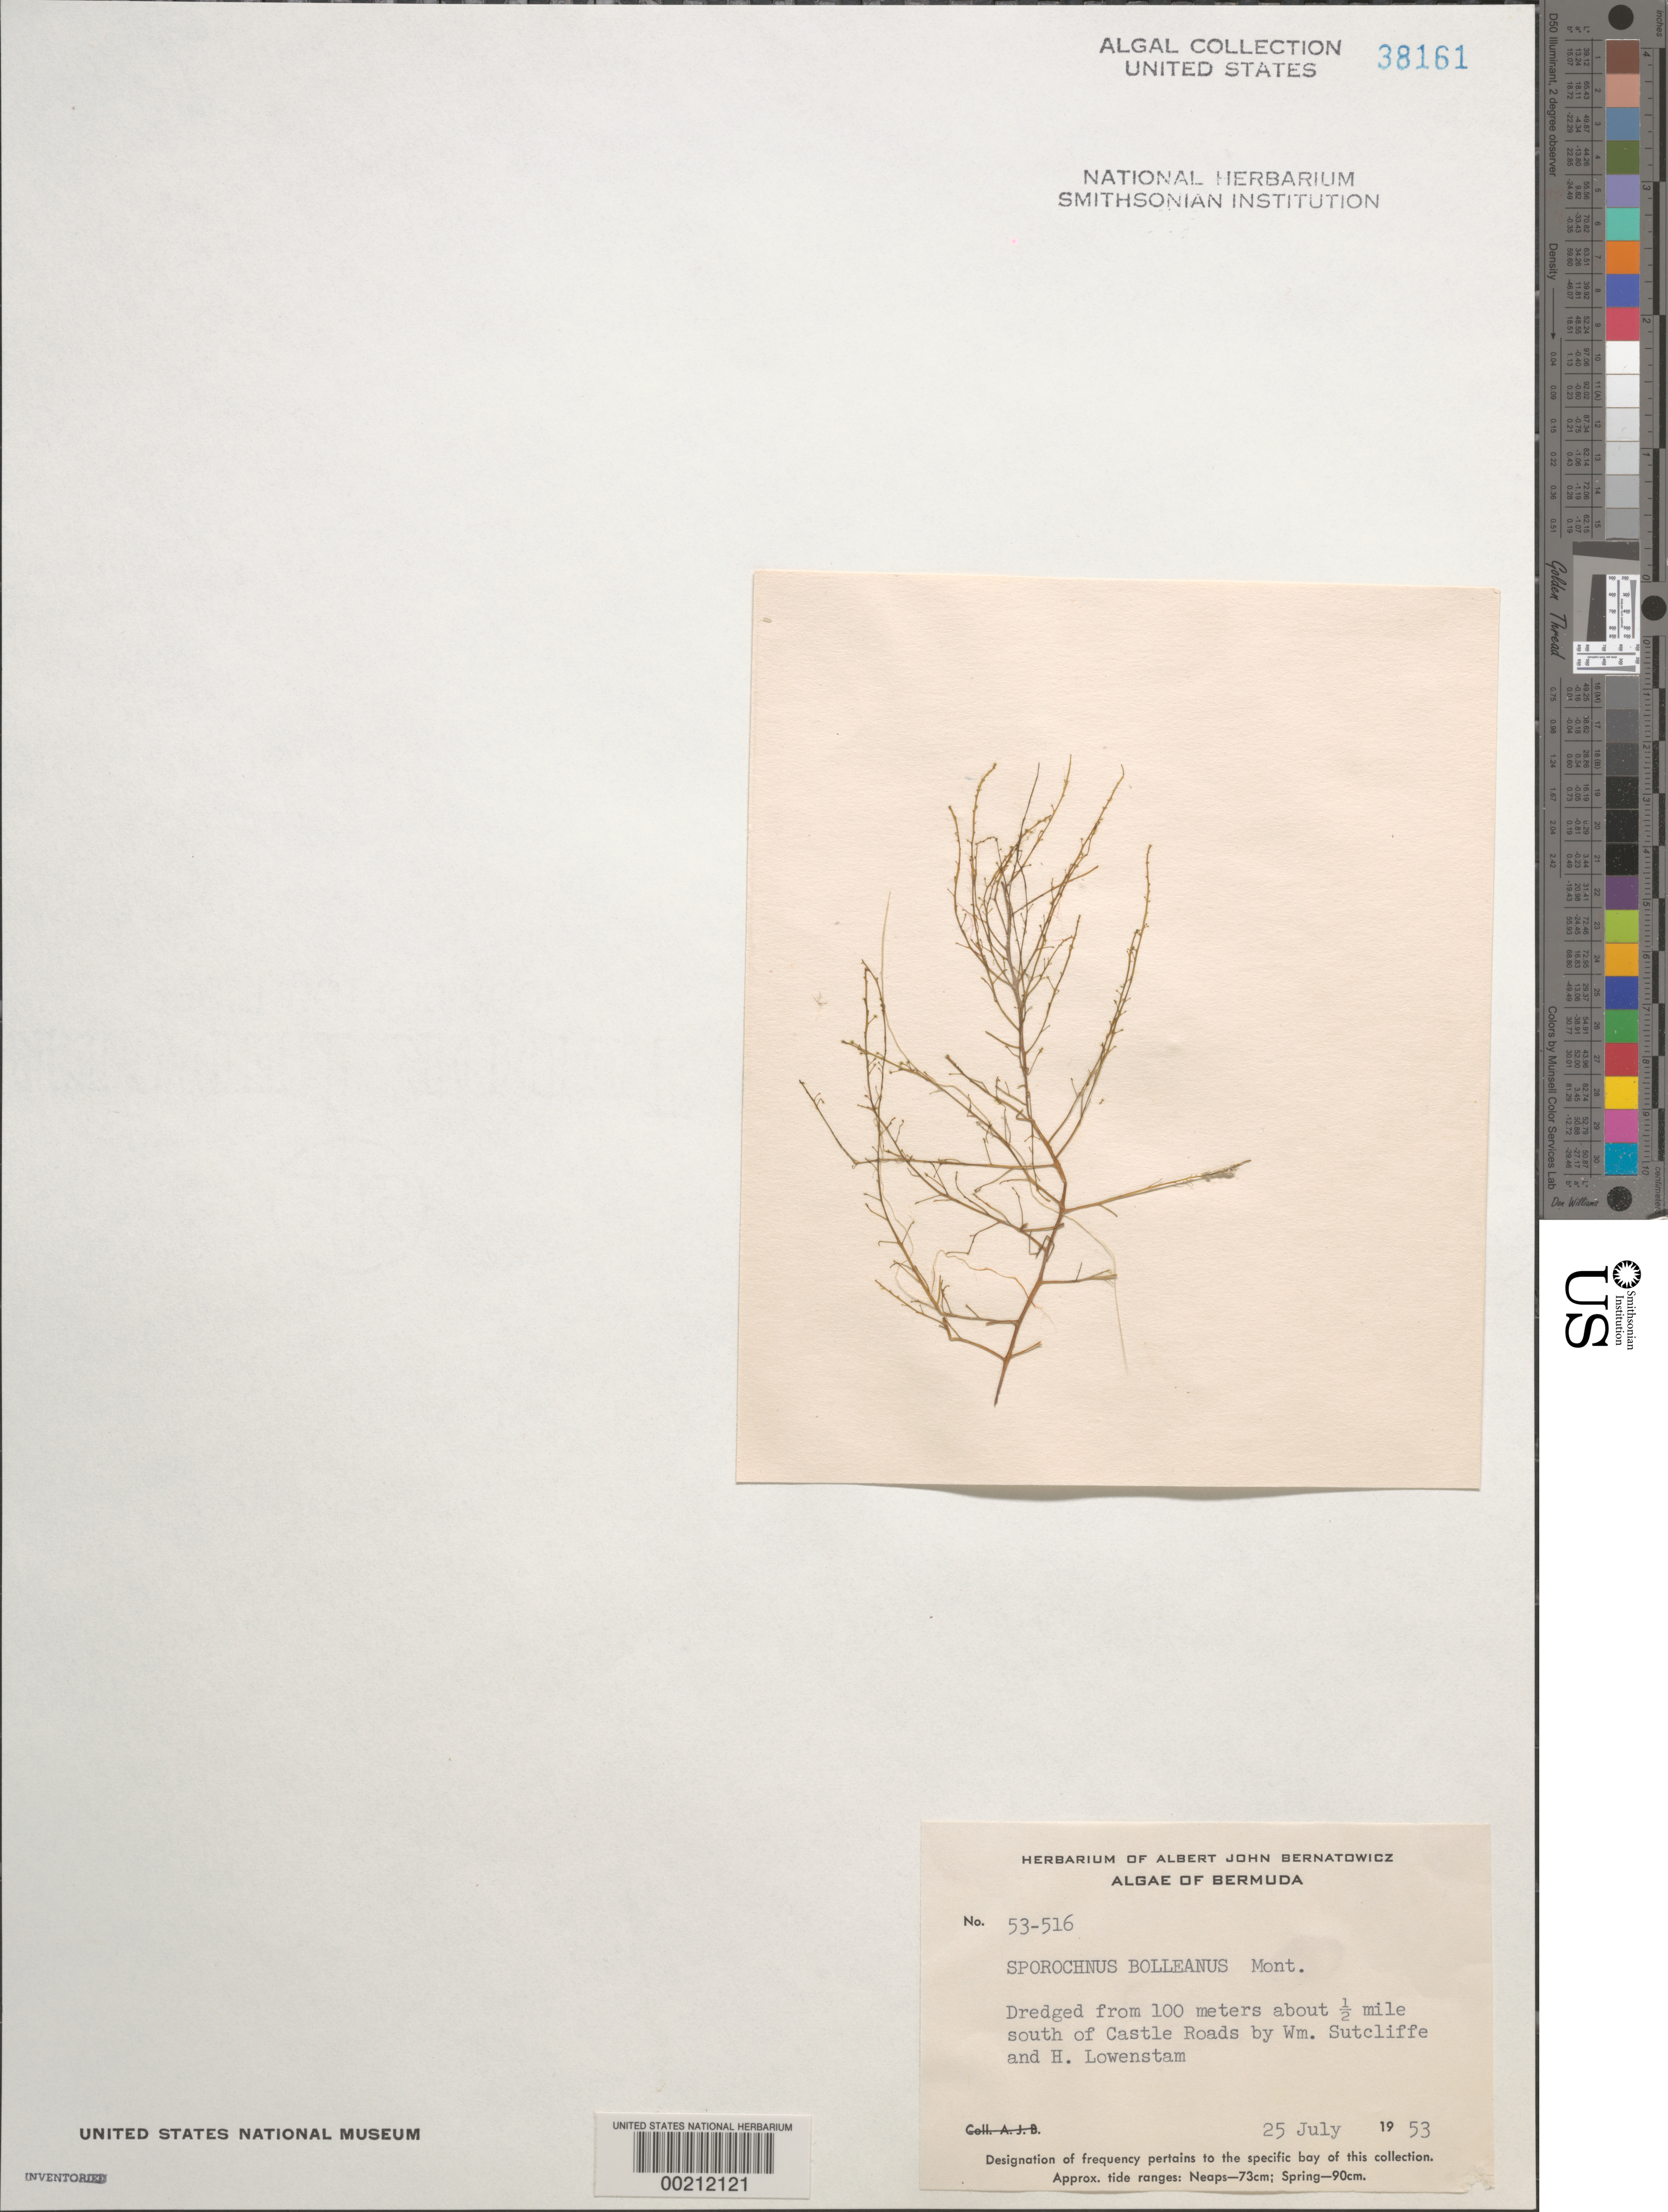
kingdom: Chromista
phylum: Ochrophyta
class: Phaeophyceae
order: Sporochnales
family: Sporochnaceae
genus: Sporochnus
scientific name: Sporochnus bolleanus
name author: Mont.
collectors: W. Sutcliffe & H. Lowenstam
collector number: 53-516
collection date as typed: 25 Jul 1953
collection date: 1953-07-25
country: Bermuda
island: Bermuda Island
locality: Ca. 0.5 mile south of Castle Roads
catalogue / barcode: US 38161